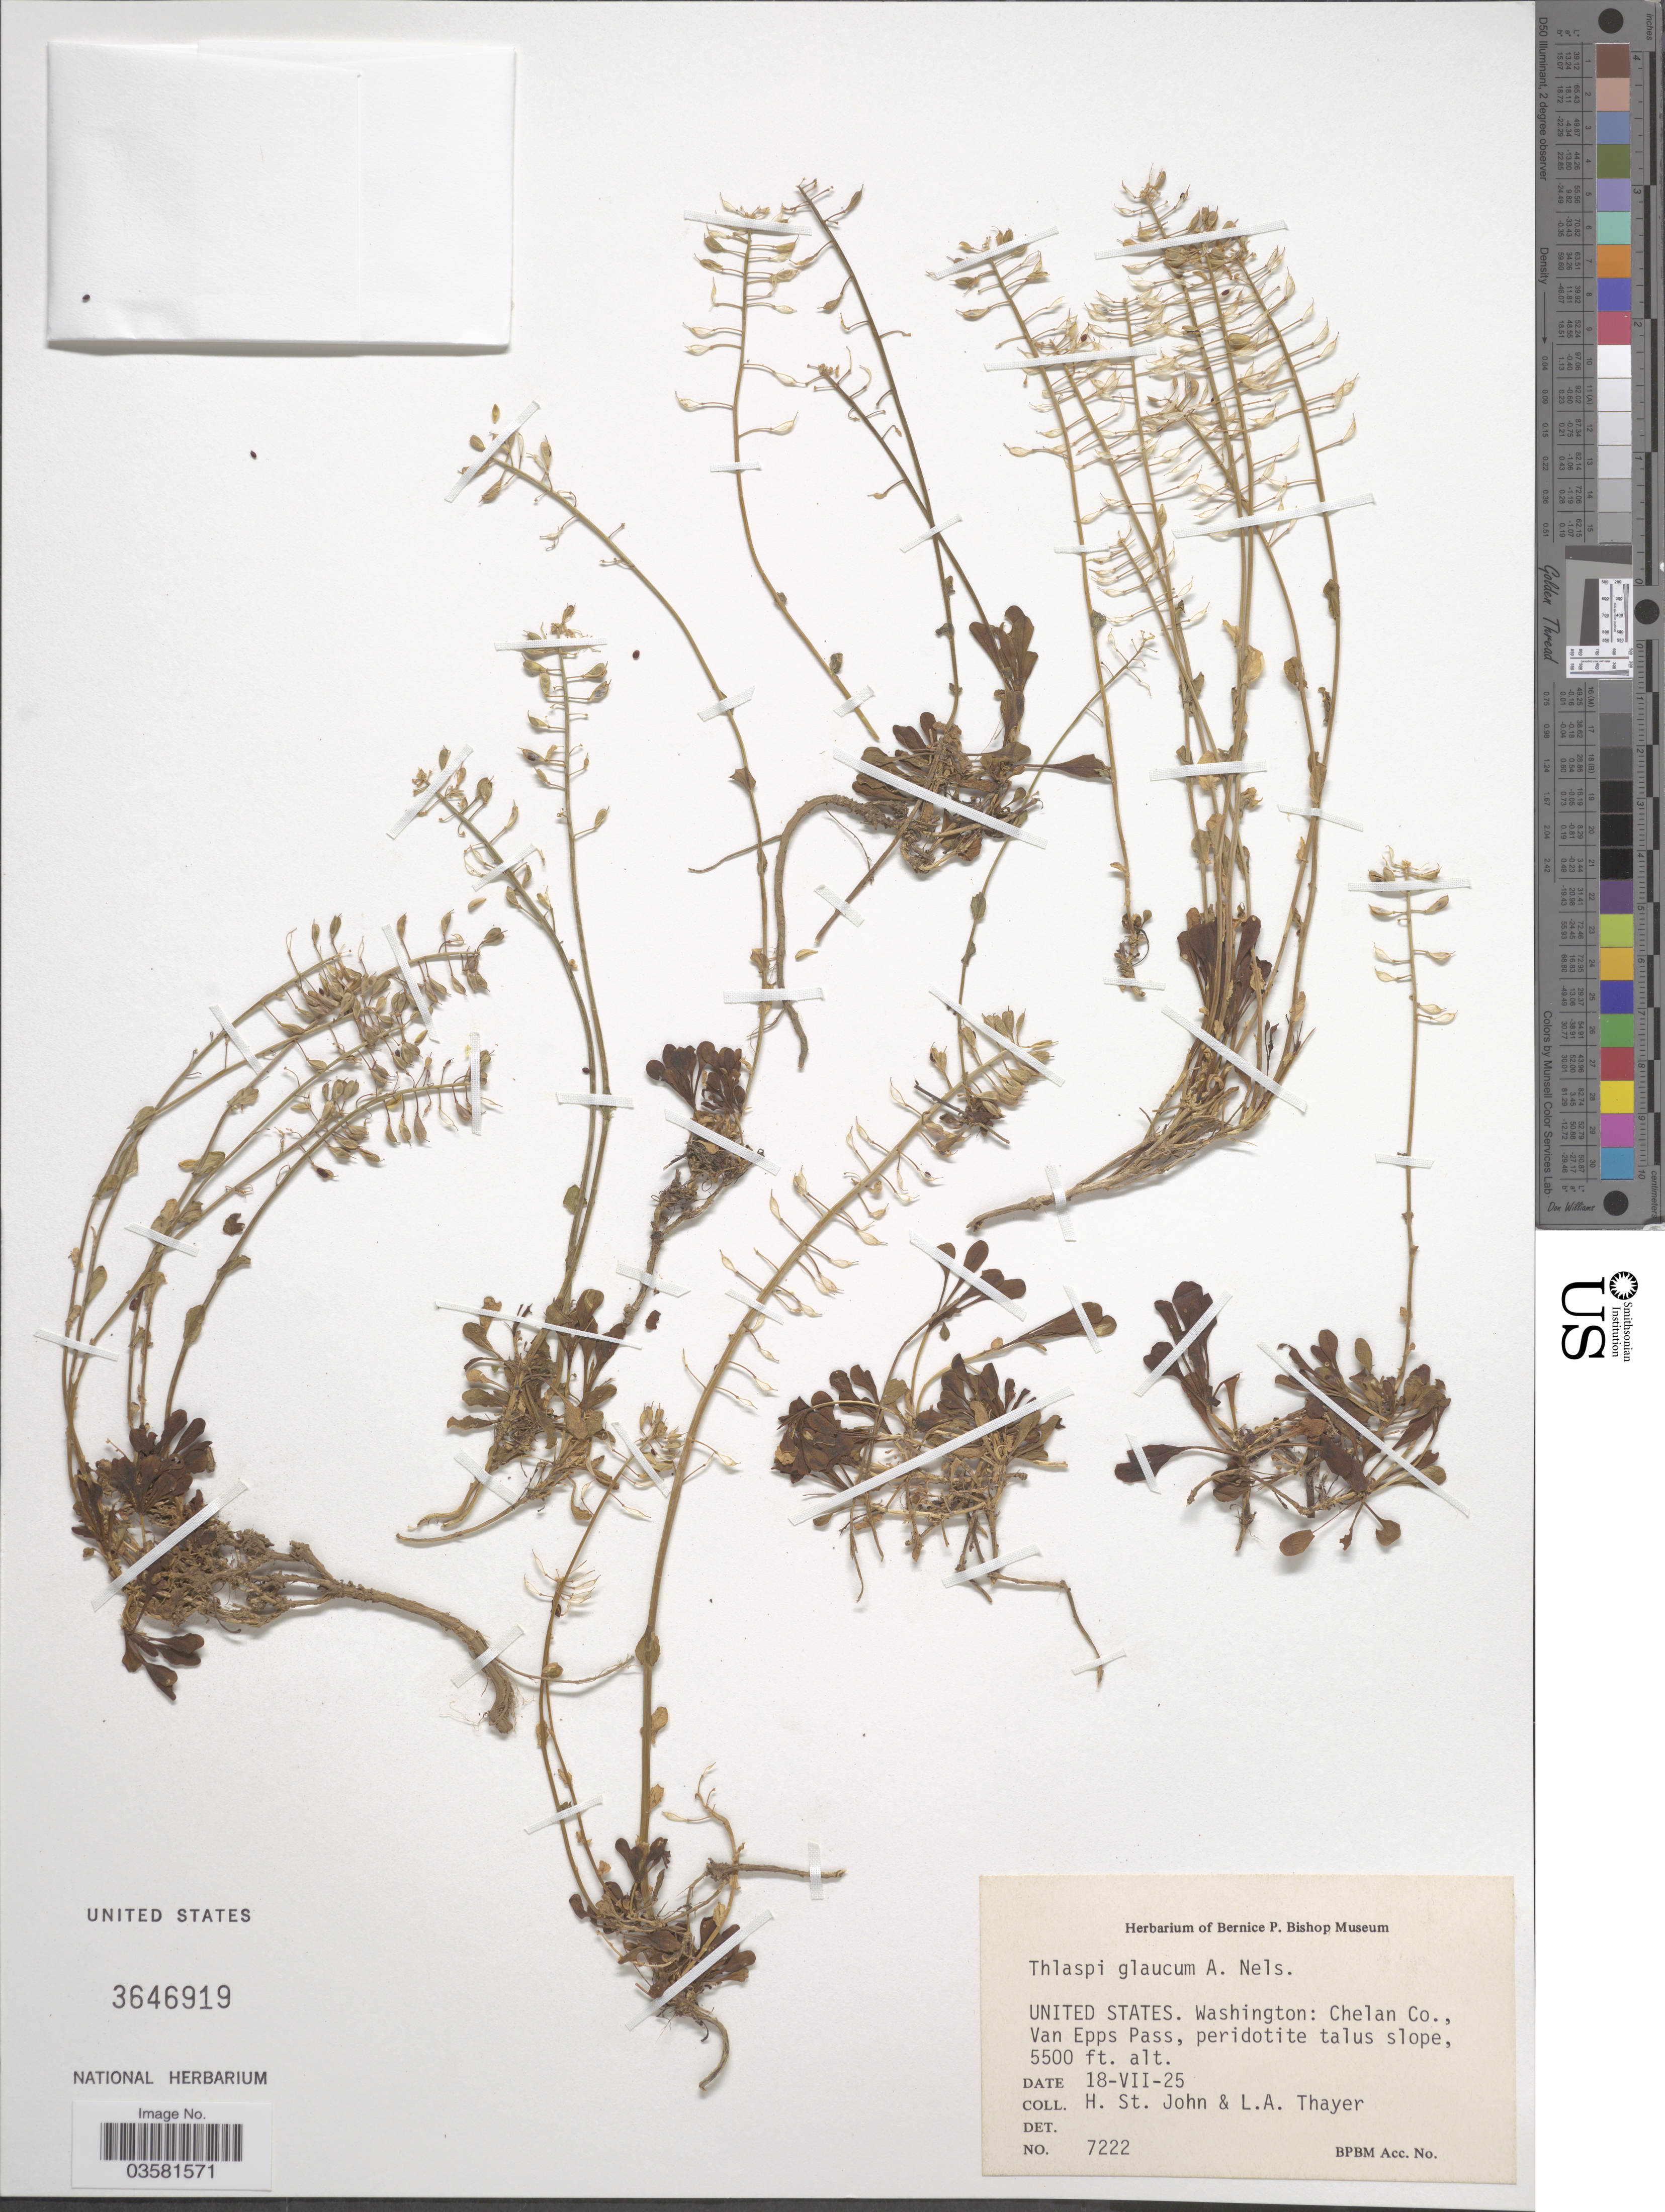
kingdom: Plantae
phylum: Tracheophyta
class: Magnoliopsida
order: Brassicales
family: Brassicaceae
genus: Thlaspi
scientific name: Thlaspi fendleri var. glaucum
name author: (A. Nelson) C.L. Hitchc.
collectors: H. St. John & L. Thayer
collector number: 7222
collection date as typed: Transcribed d/m/y: 18/7/25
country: United States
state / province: Washington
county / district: Chelan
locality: Chelan Co., Van Epps Pass.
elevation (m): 1676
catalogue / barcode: US 3646919